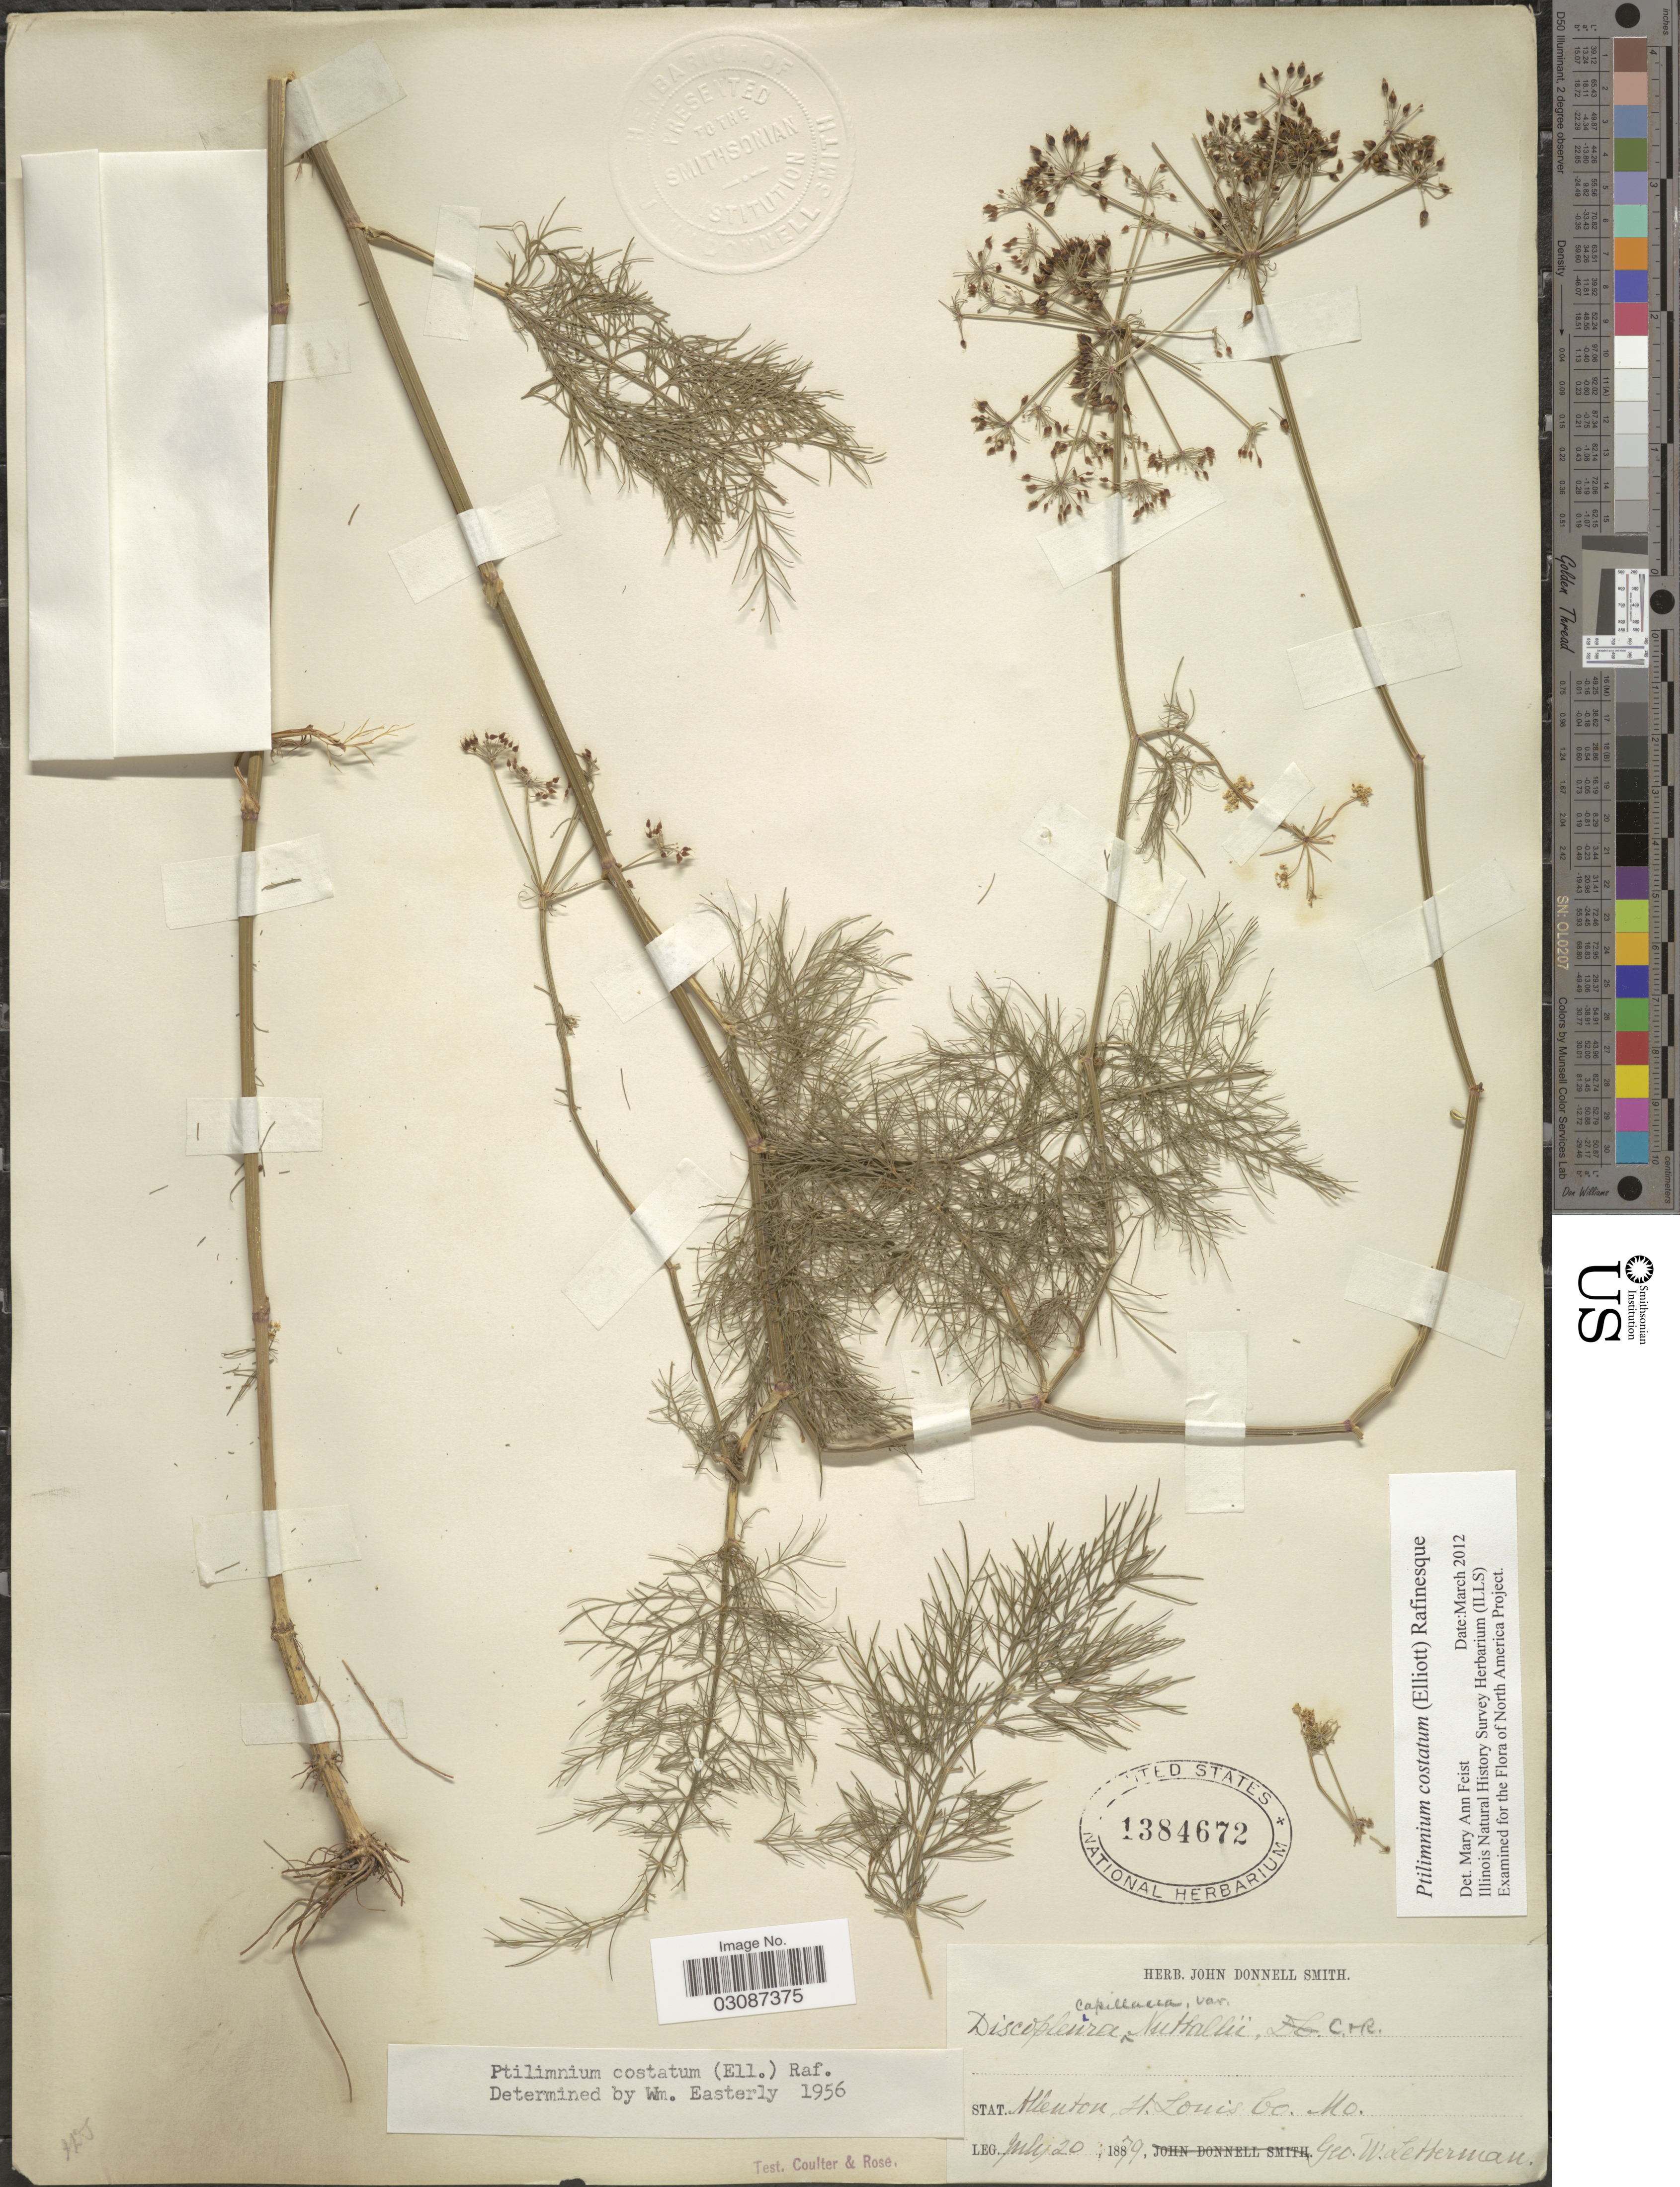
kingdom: Plantae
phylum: Tracheophyta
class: Magnoliopsida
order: Apiales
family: Apiaceae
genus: Ptilimnium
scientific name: Ptilimnium costatum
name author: (Elliott) Raf.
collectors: G. W. Letterman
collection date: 1879-07-20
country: United States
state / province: Missouri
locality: Allenton. St. Louis Co.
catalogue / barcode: US 1384672